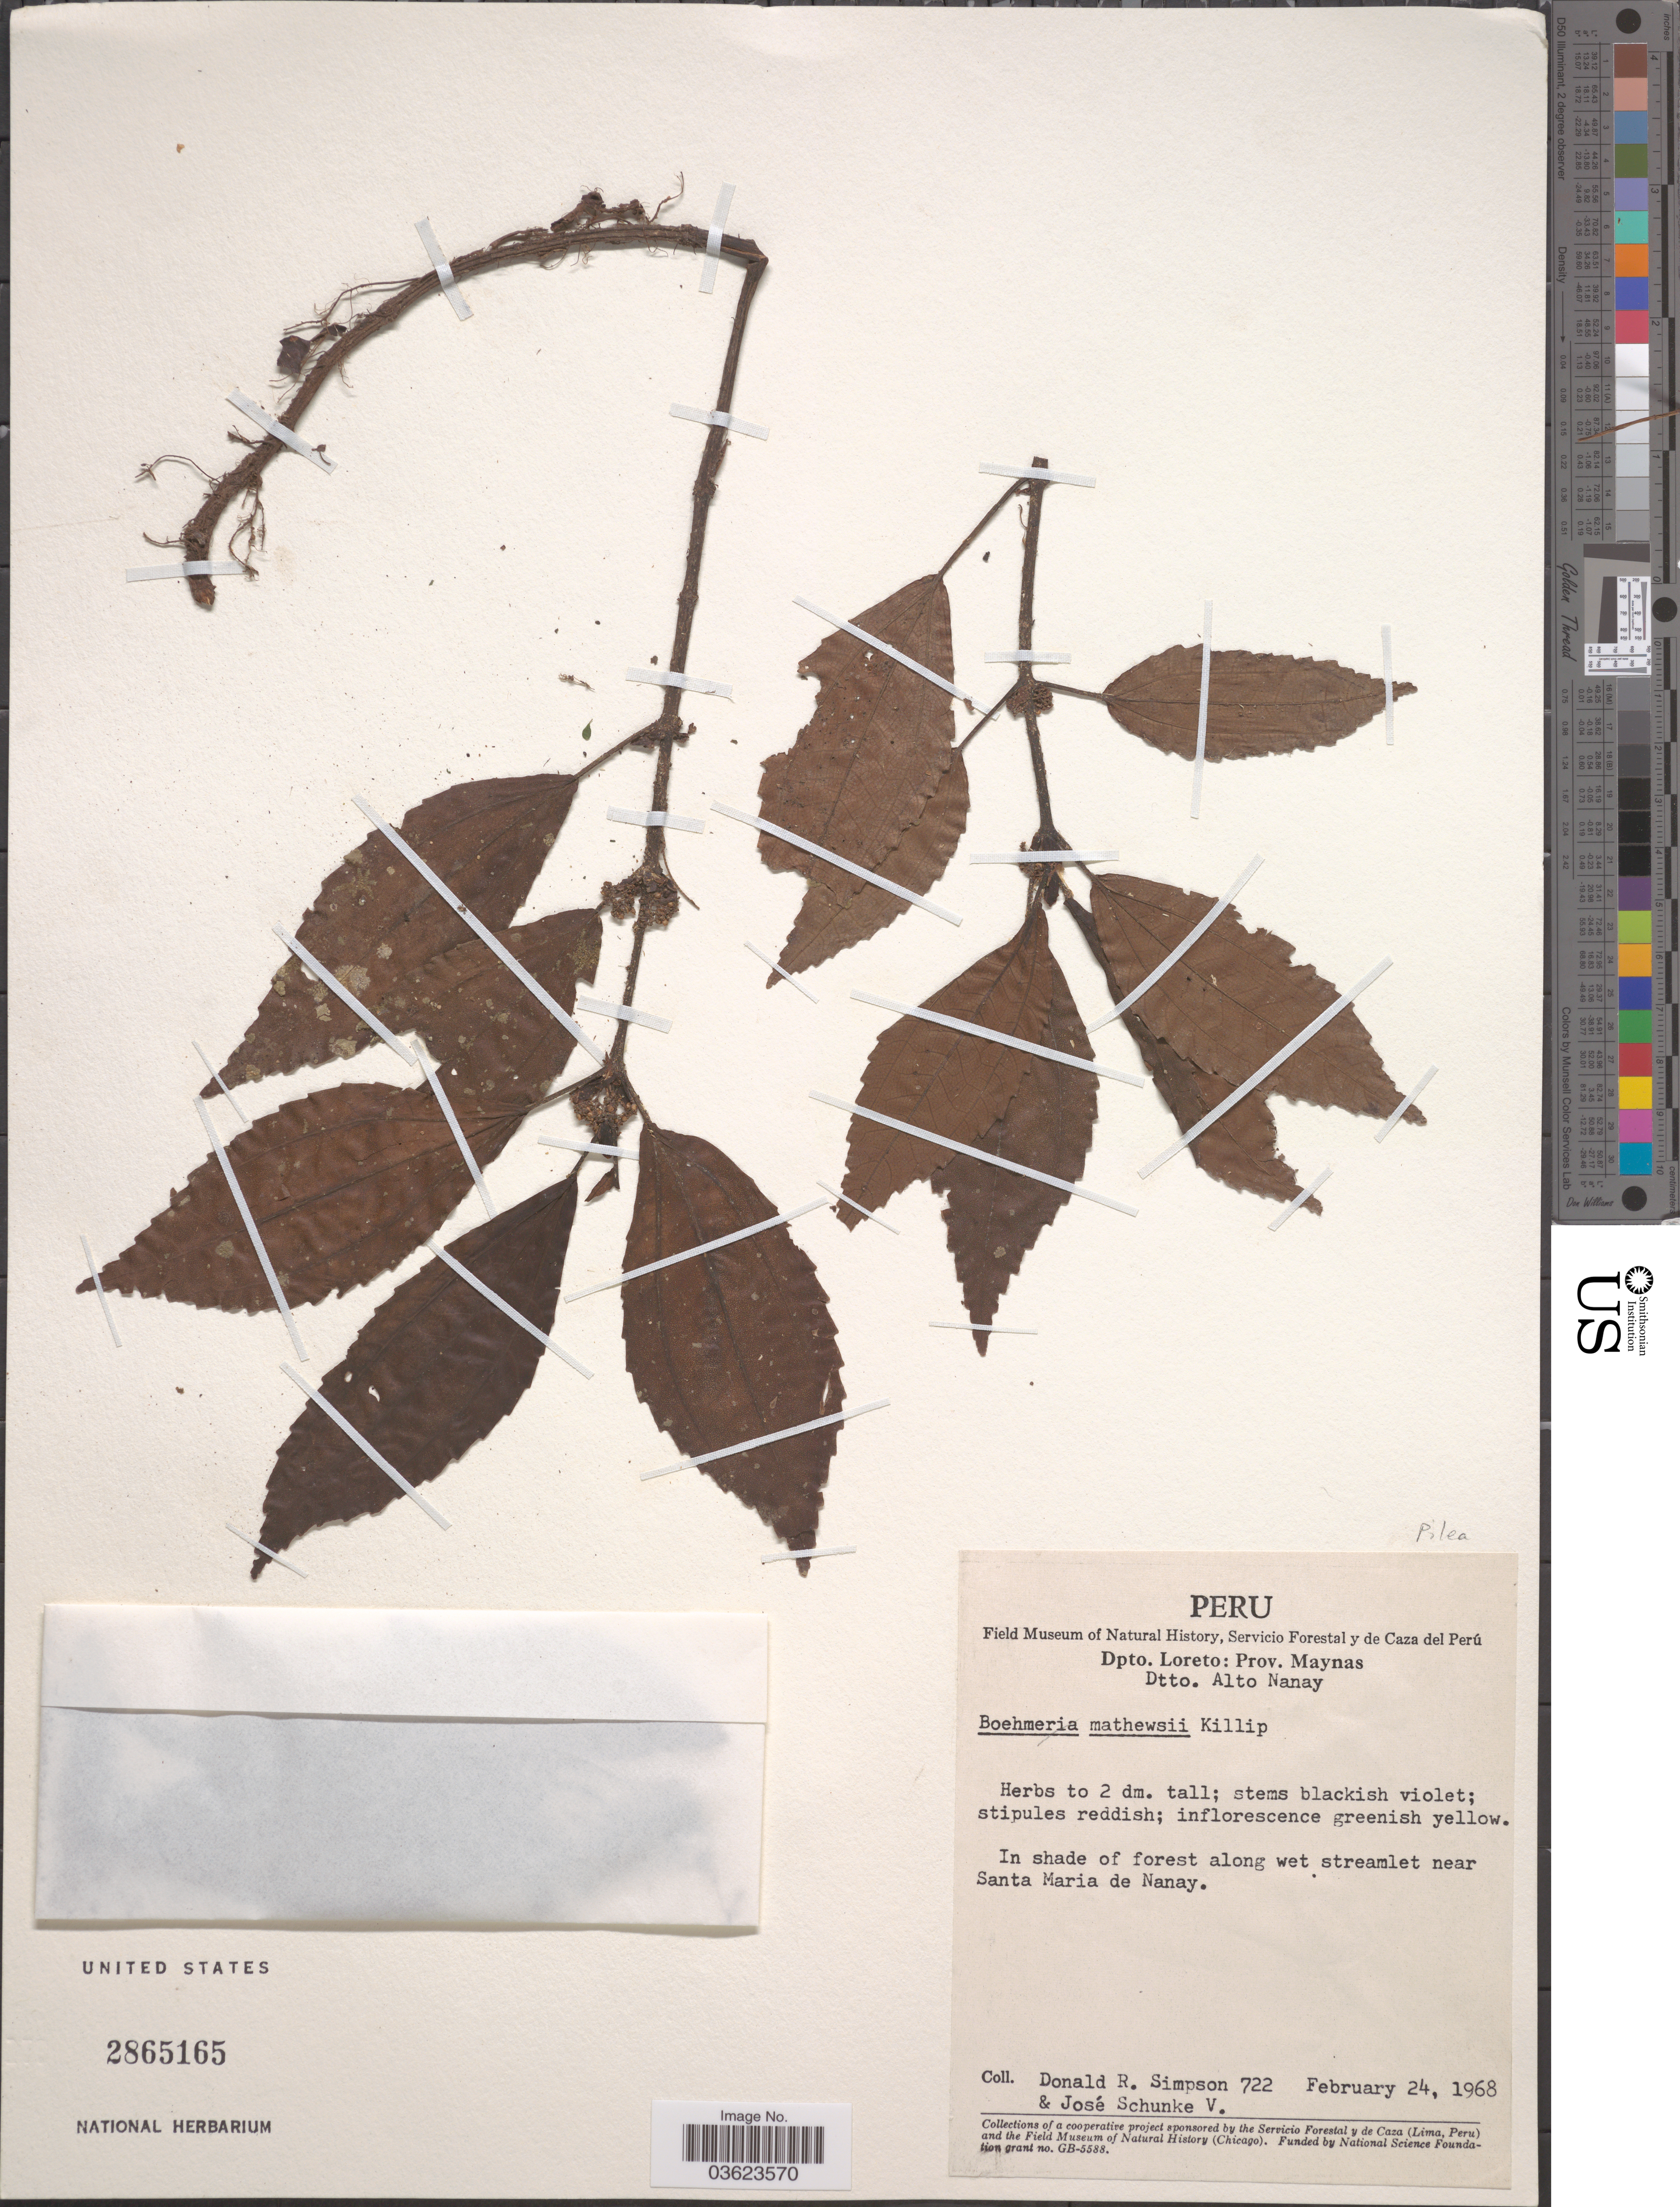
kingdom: Plantae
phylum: Tracheophyta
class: Magnoliopsida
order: Rosales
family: Urticaceae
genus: Pilea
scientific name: Pilea sp.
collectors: D. R. Simpson & J. Schunke Vigo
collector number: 722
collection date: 1968-02-24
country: Peru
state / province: Loreto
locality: Dpto. Loreto: Prov. Maynas. Dtto. Alto Nanay. In shade of forest along wet streamlet near Santa Maria de Nanay.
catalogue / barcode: US 2865165